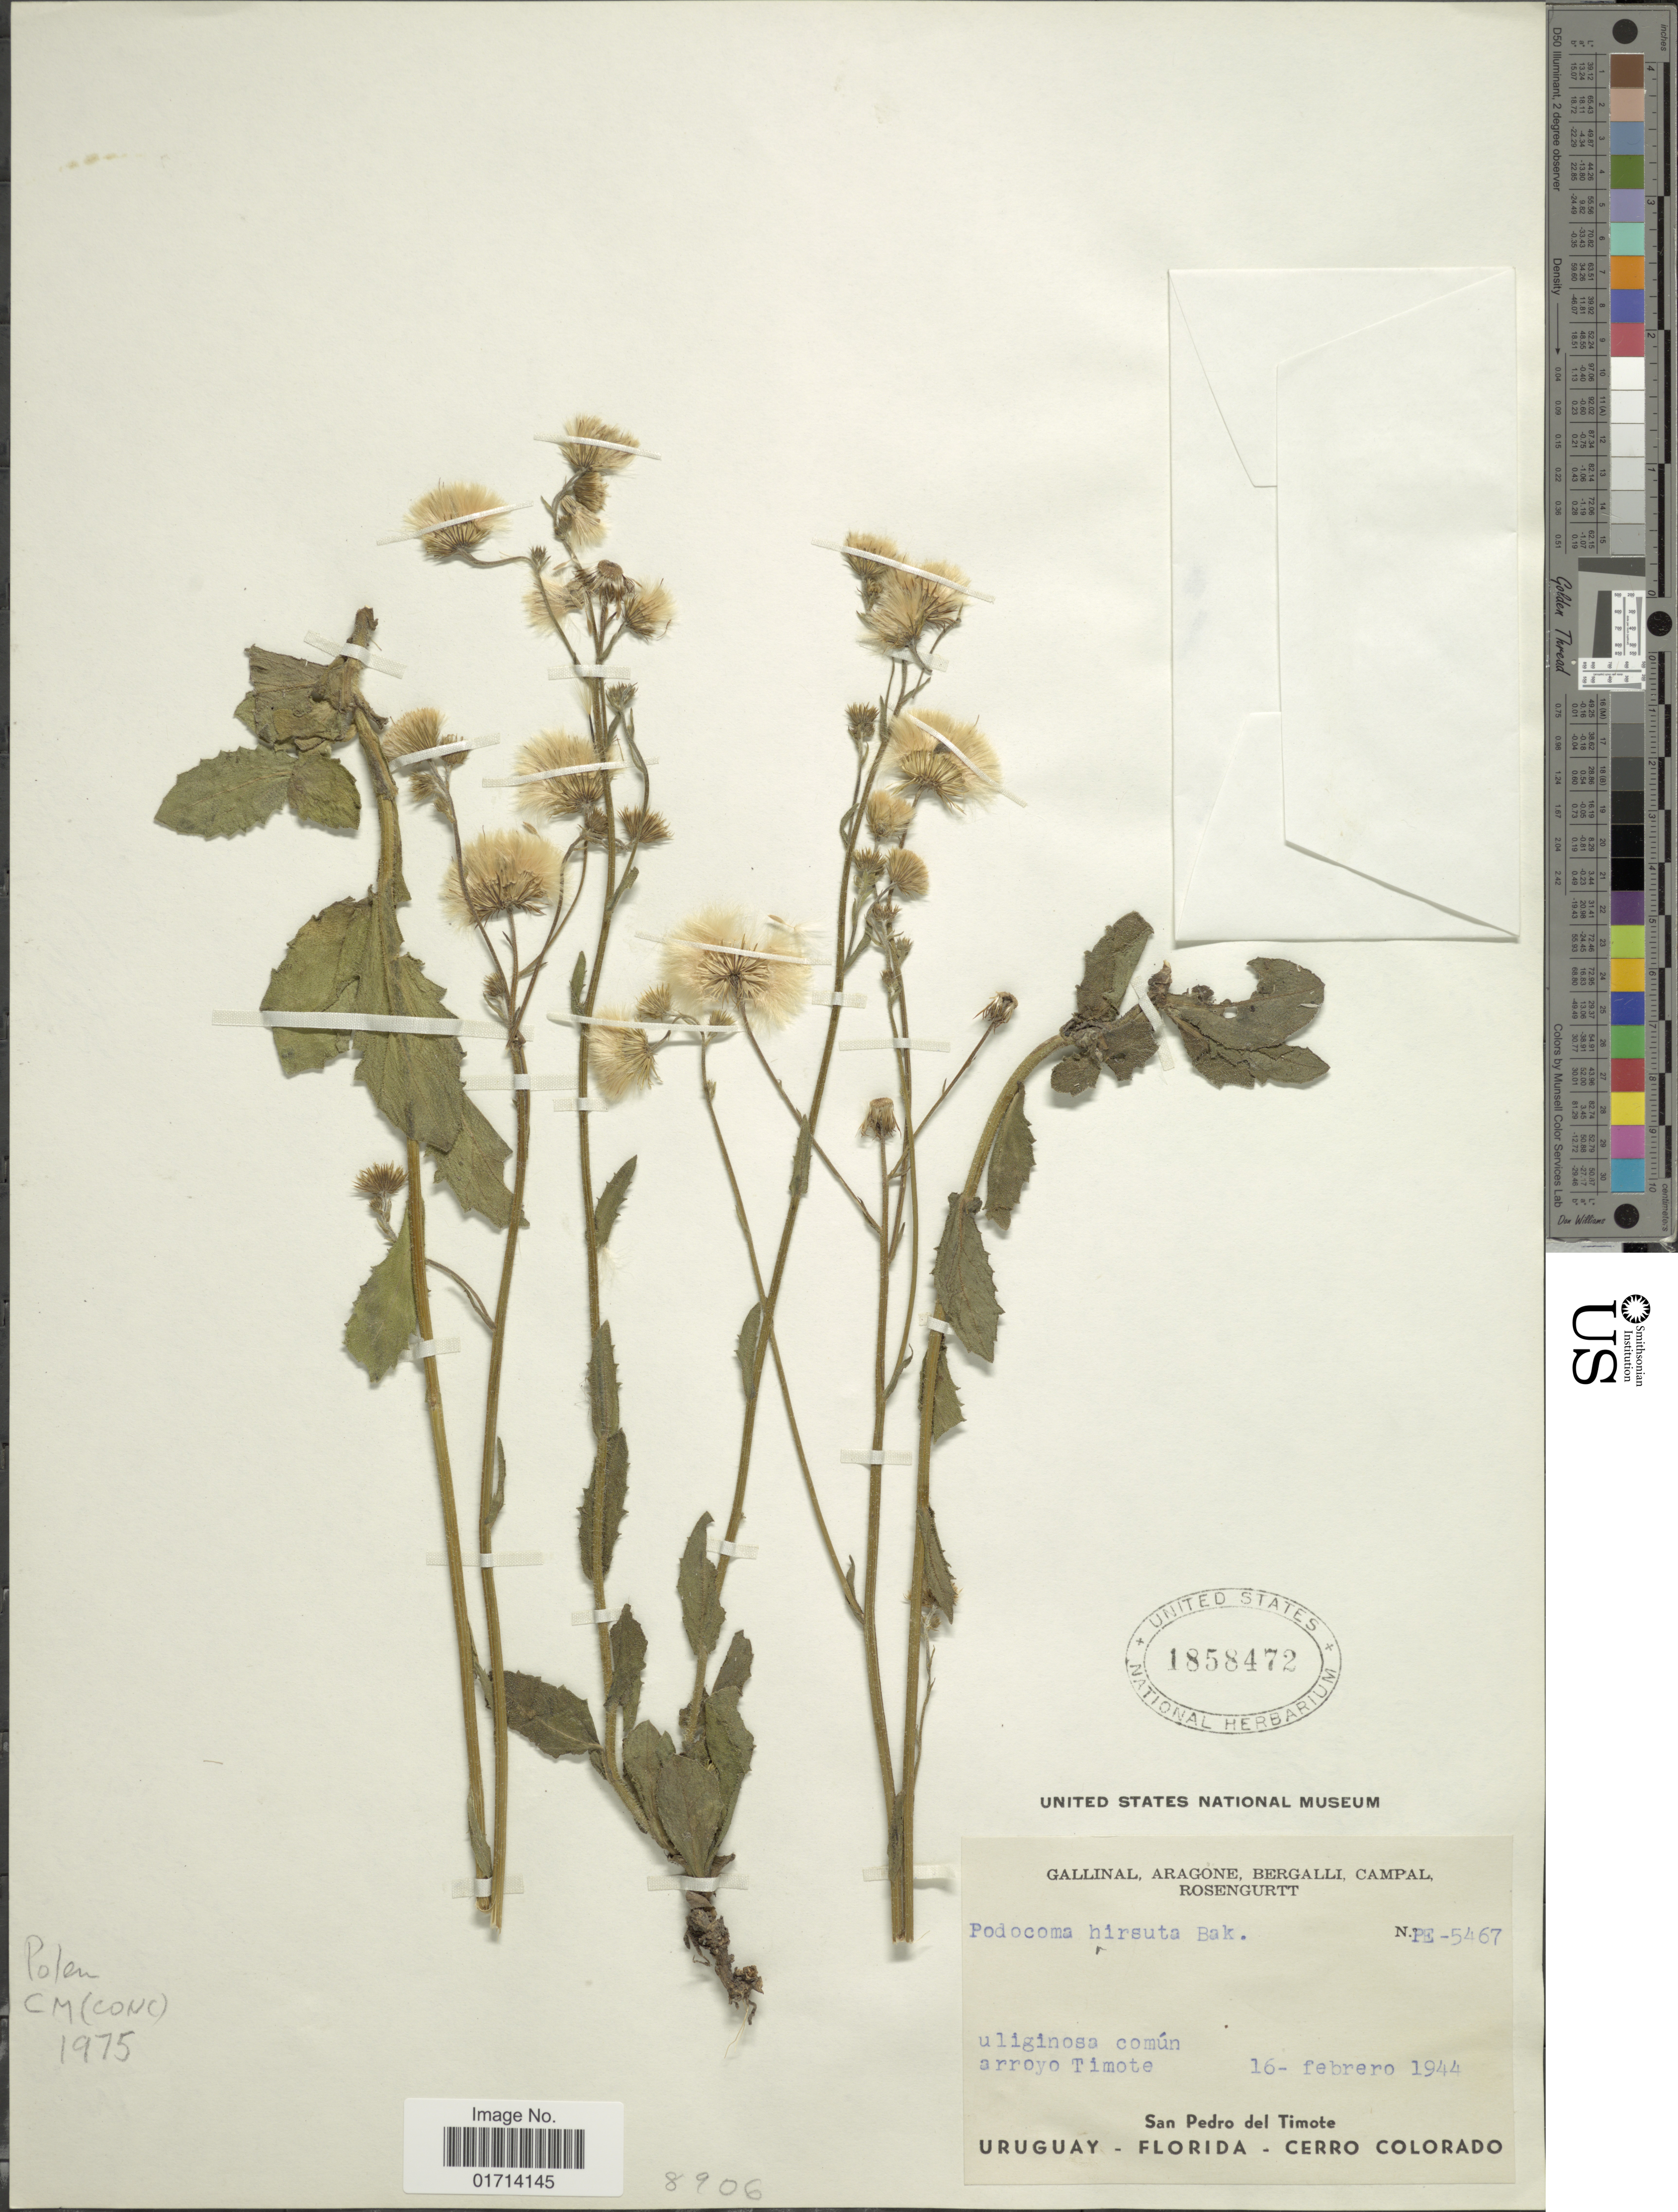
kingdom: Plantae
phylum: Tracheophyta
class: Magnoliopsida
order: Asterales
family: Asteraceae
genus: Podocoma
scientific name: Podocoma hirsuta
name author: (Hook. & Arn.) Baker in Mart.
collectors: Rosengurtt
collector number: PE-5467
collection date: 1944-02-16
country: Uruguay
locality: Arroyo Timote, San Pedro del Timote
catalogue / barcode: US 1858472